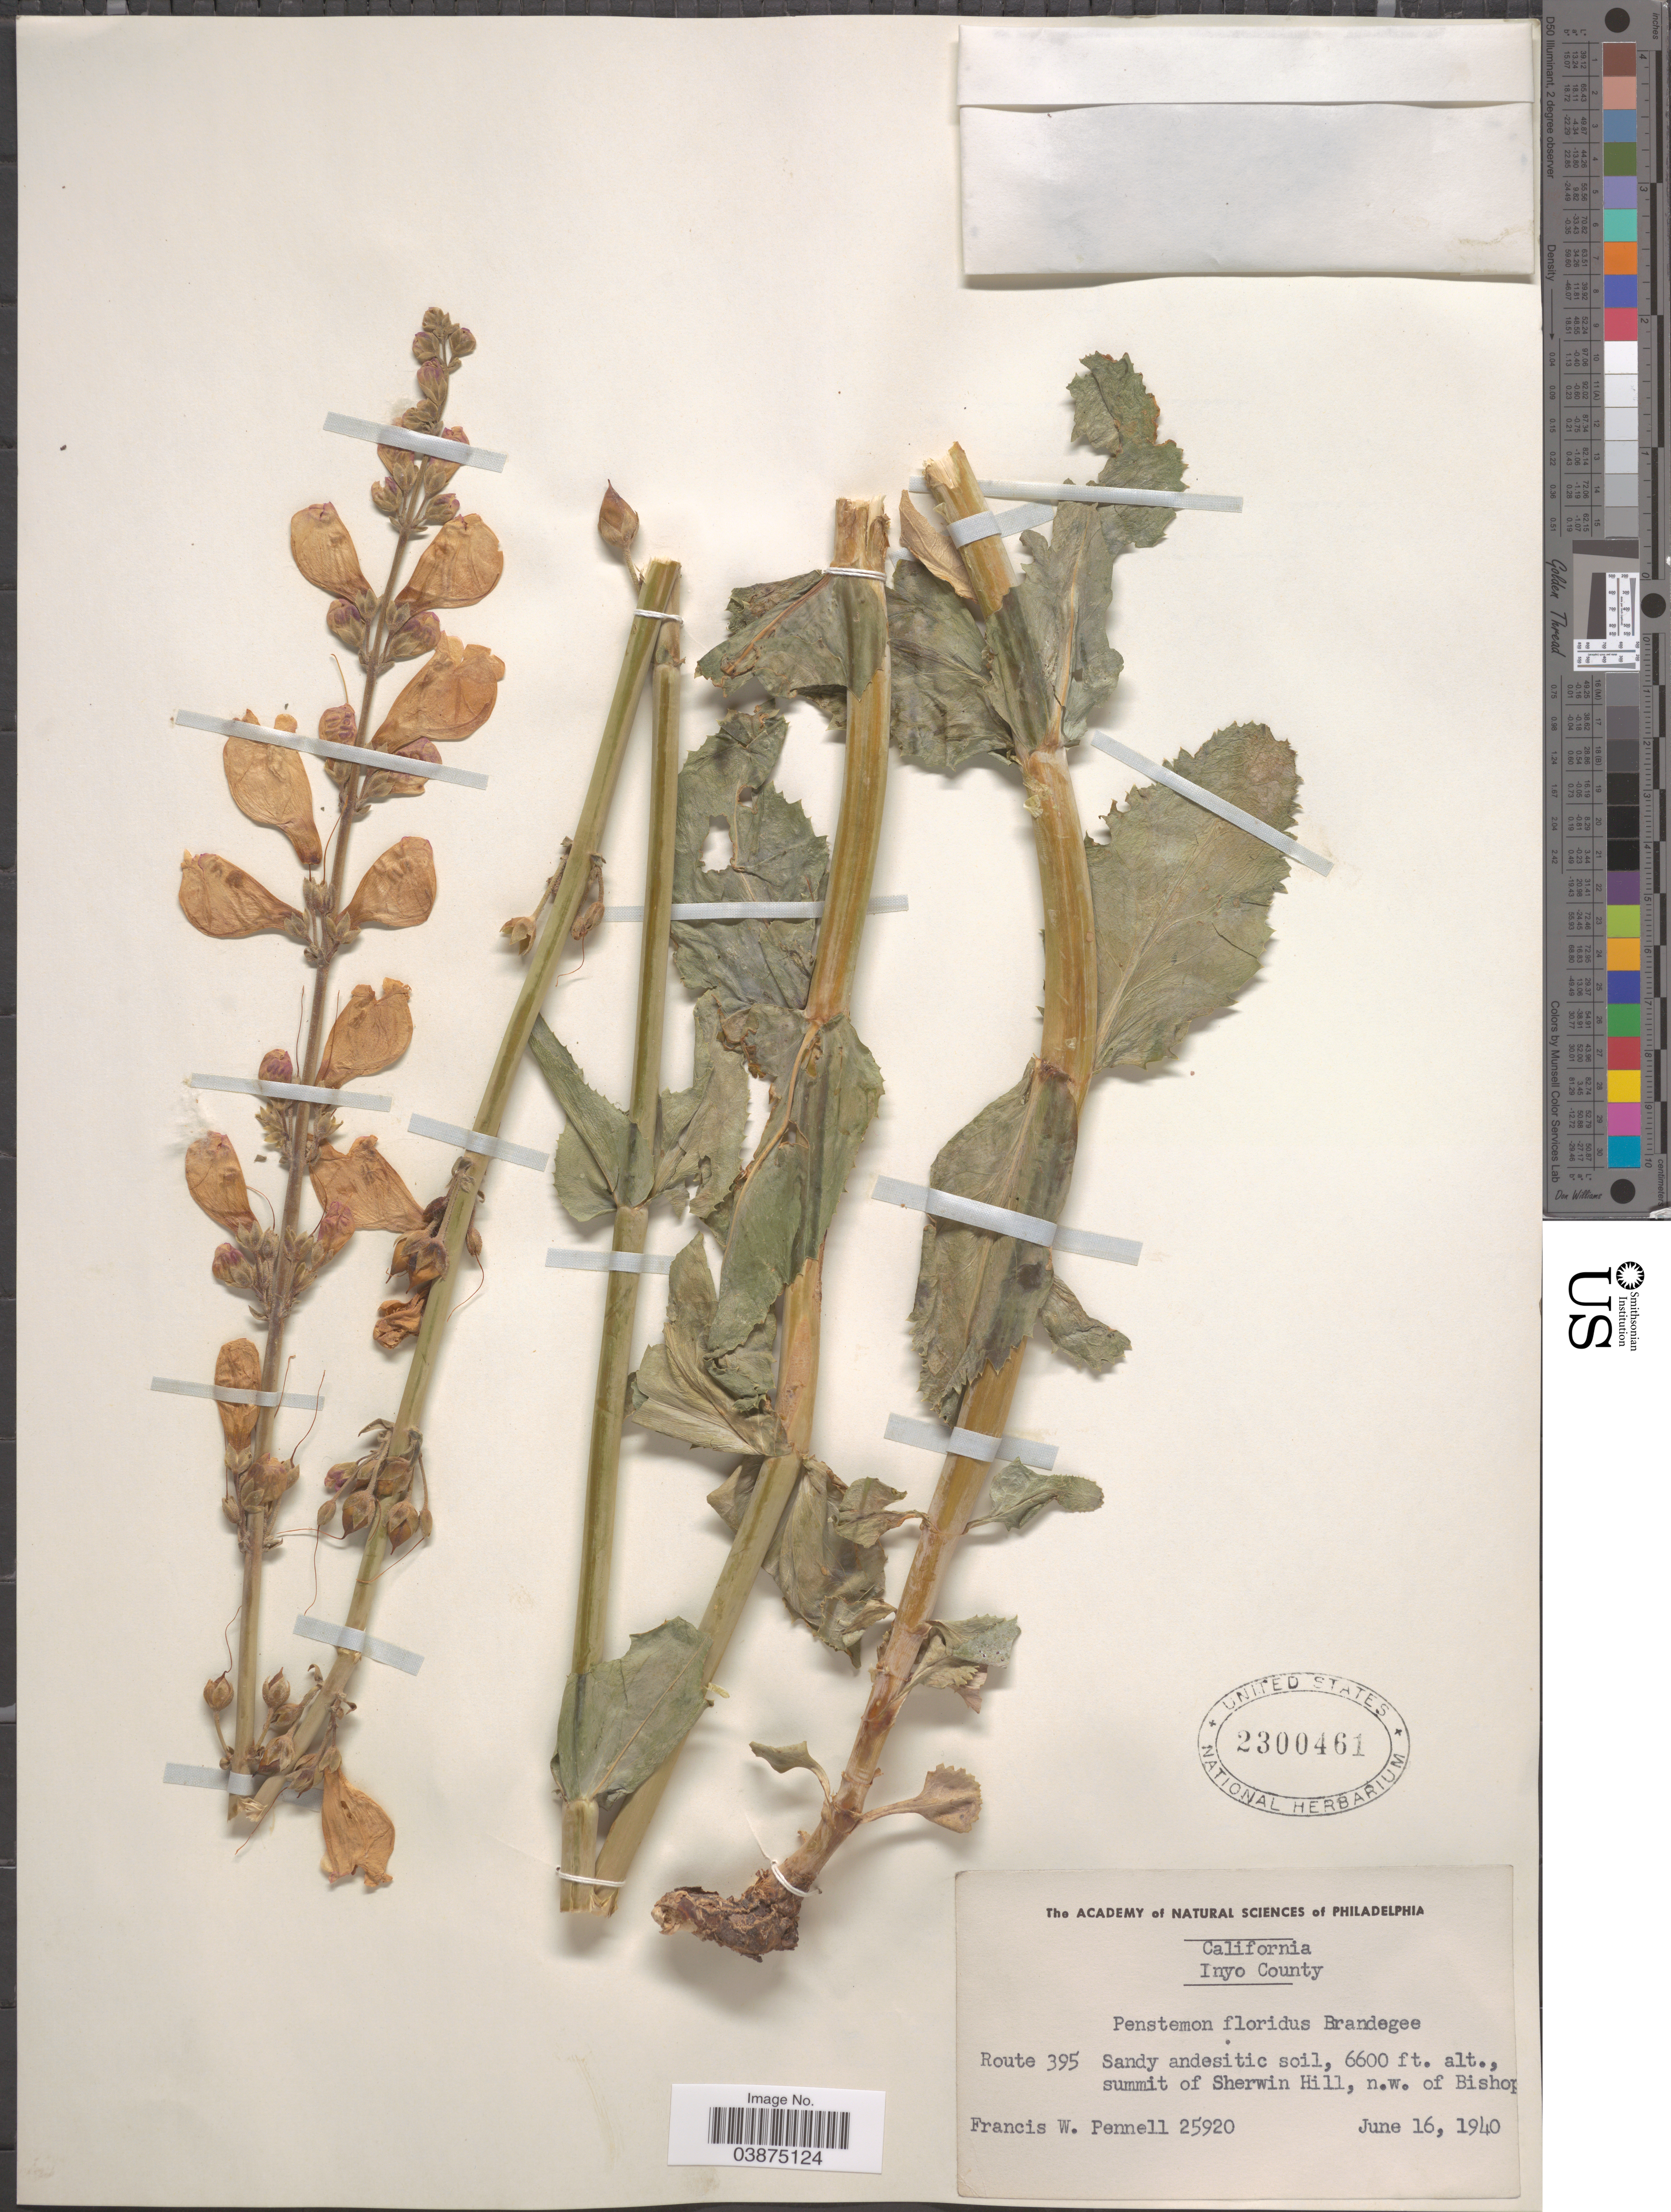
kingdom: Plantae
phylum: Tracheophyta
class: Magnoliopsida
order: Lamiales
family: Plantaginaceae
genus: Penstemon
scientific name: Penstemon floridus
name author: Brandegee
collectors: F. W. Pennell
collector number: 25920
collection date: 1940-06-16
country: United States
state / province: California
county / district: Inyo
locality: Inyo County. Route 395, summit of Sherwin Hill, n.w. of Bishop.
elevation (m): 2012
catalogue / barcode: US 2300461